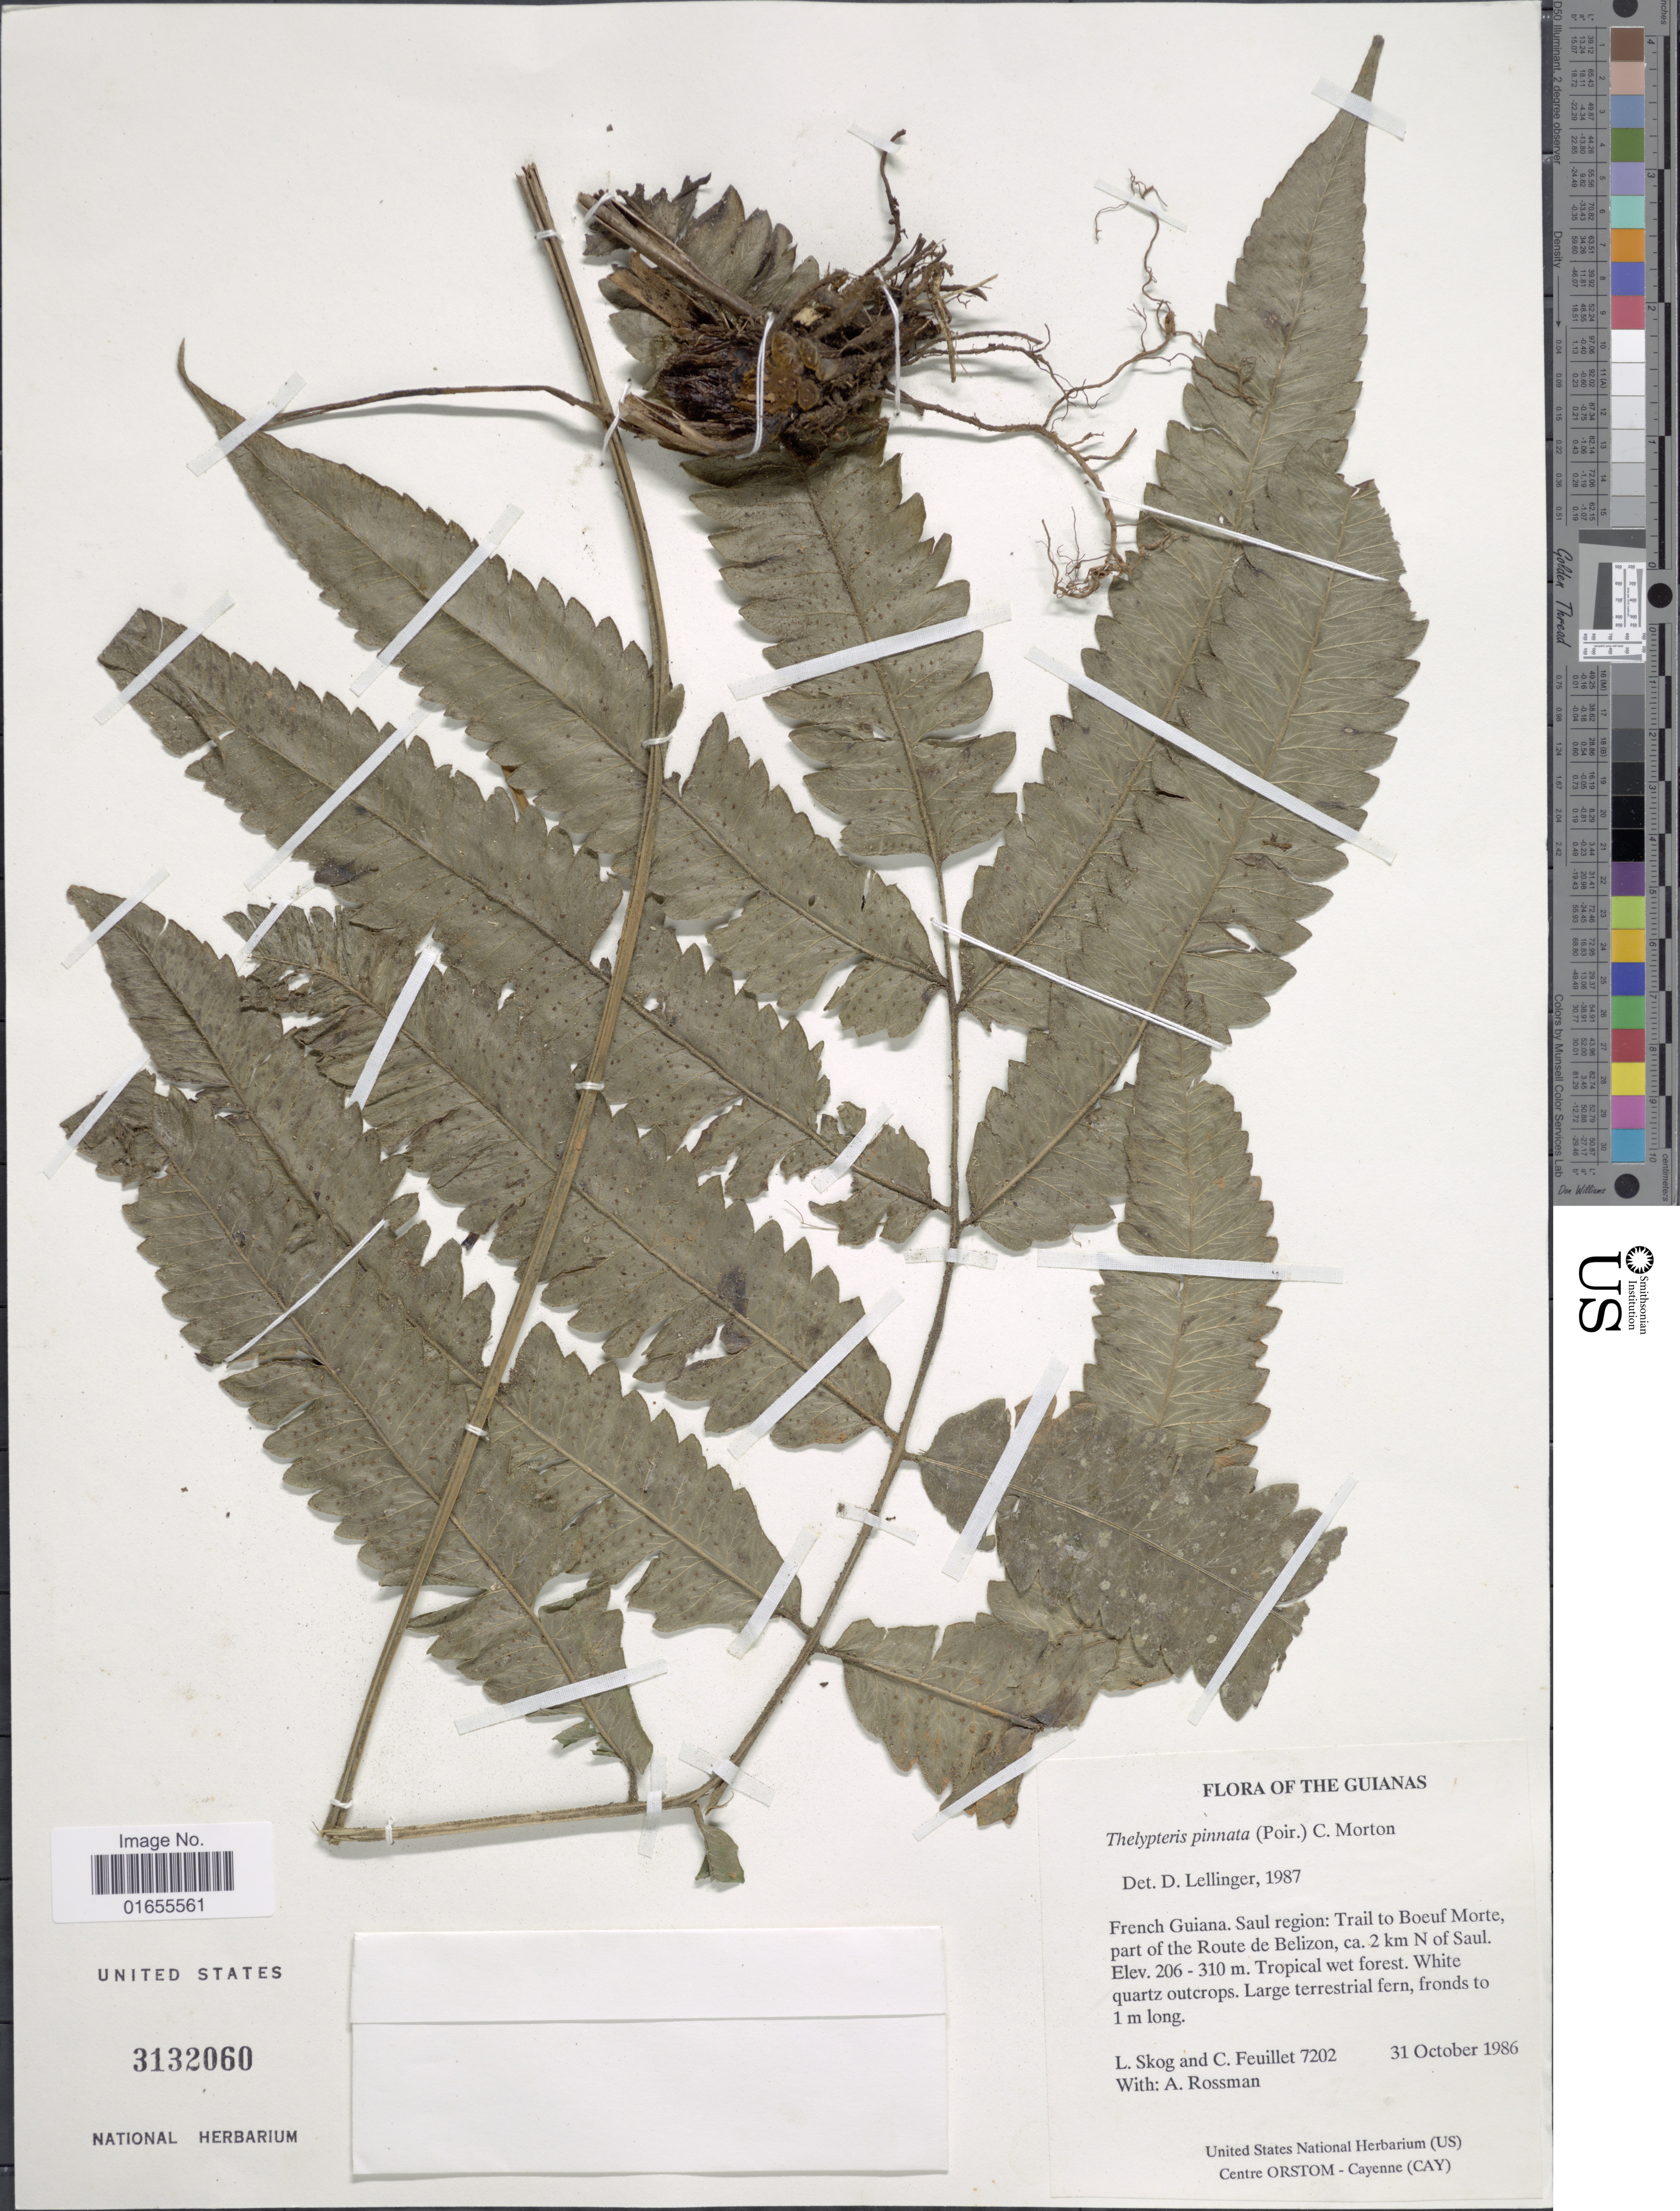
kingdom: Plantae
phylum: Tracheophyta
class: Polypodiopsida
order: Polypodiales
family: Thelypteridaceae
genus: Goniopteris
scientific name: Goniopteris pennata (Poir.) comb. nov., ined 2015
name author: (Poir.)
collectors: L. E. Skog, C. Feullet & A. Rossman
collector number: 7202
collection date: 1986-10-31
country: French Guiana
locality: Saul region: Trail to Boeuf Morte, part of the Route de Belizon, ca. 2 km N of Saul. Tropical wet forest. White quartz outcrops. Large terrestrial fern, fronds to 1 m long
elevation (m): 206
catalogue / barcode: US 3132060